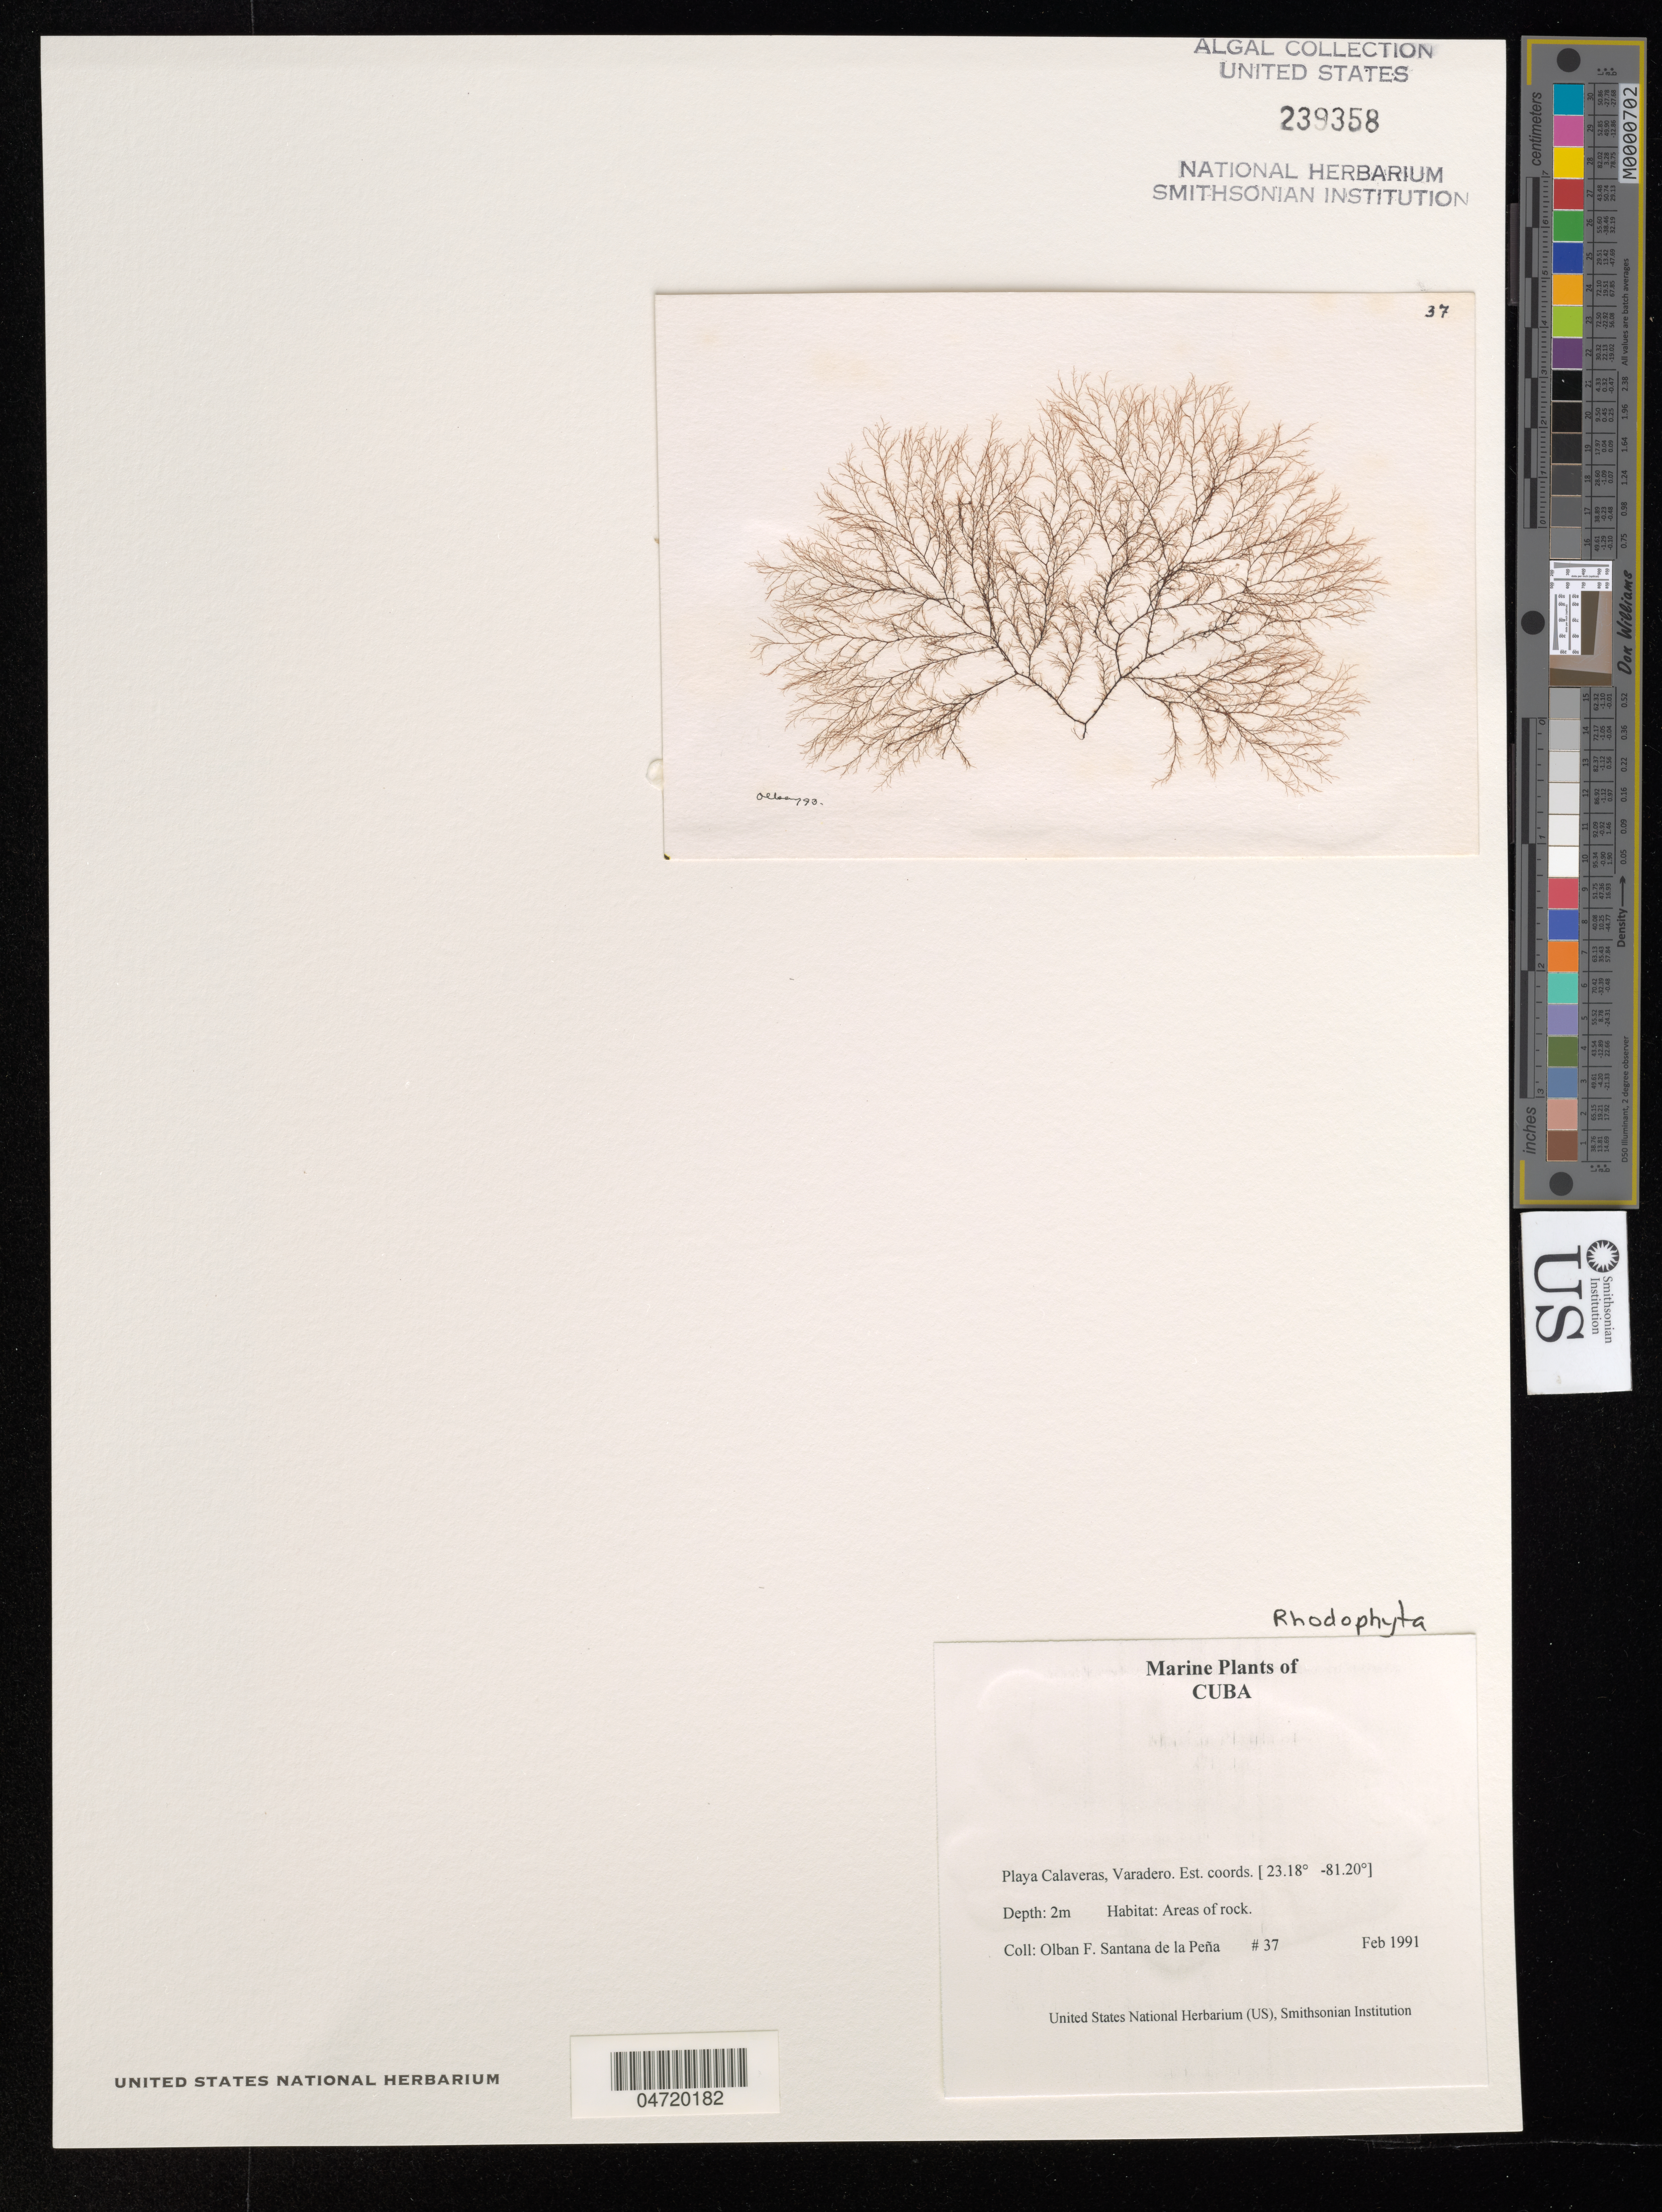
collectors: O. Santana de la Peña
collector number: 37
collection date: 1991-02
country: Cuba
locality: Playa Calaveras, Varadero.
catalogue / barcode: US 239358